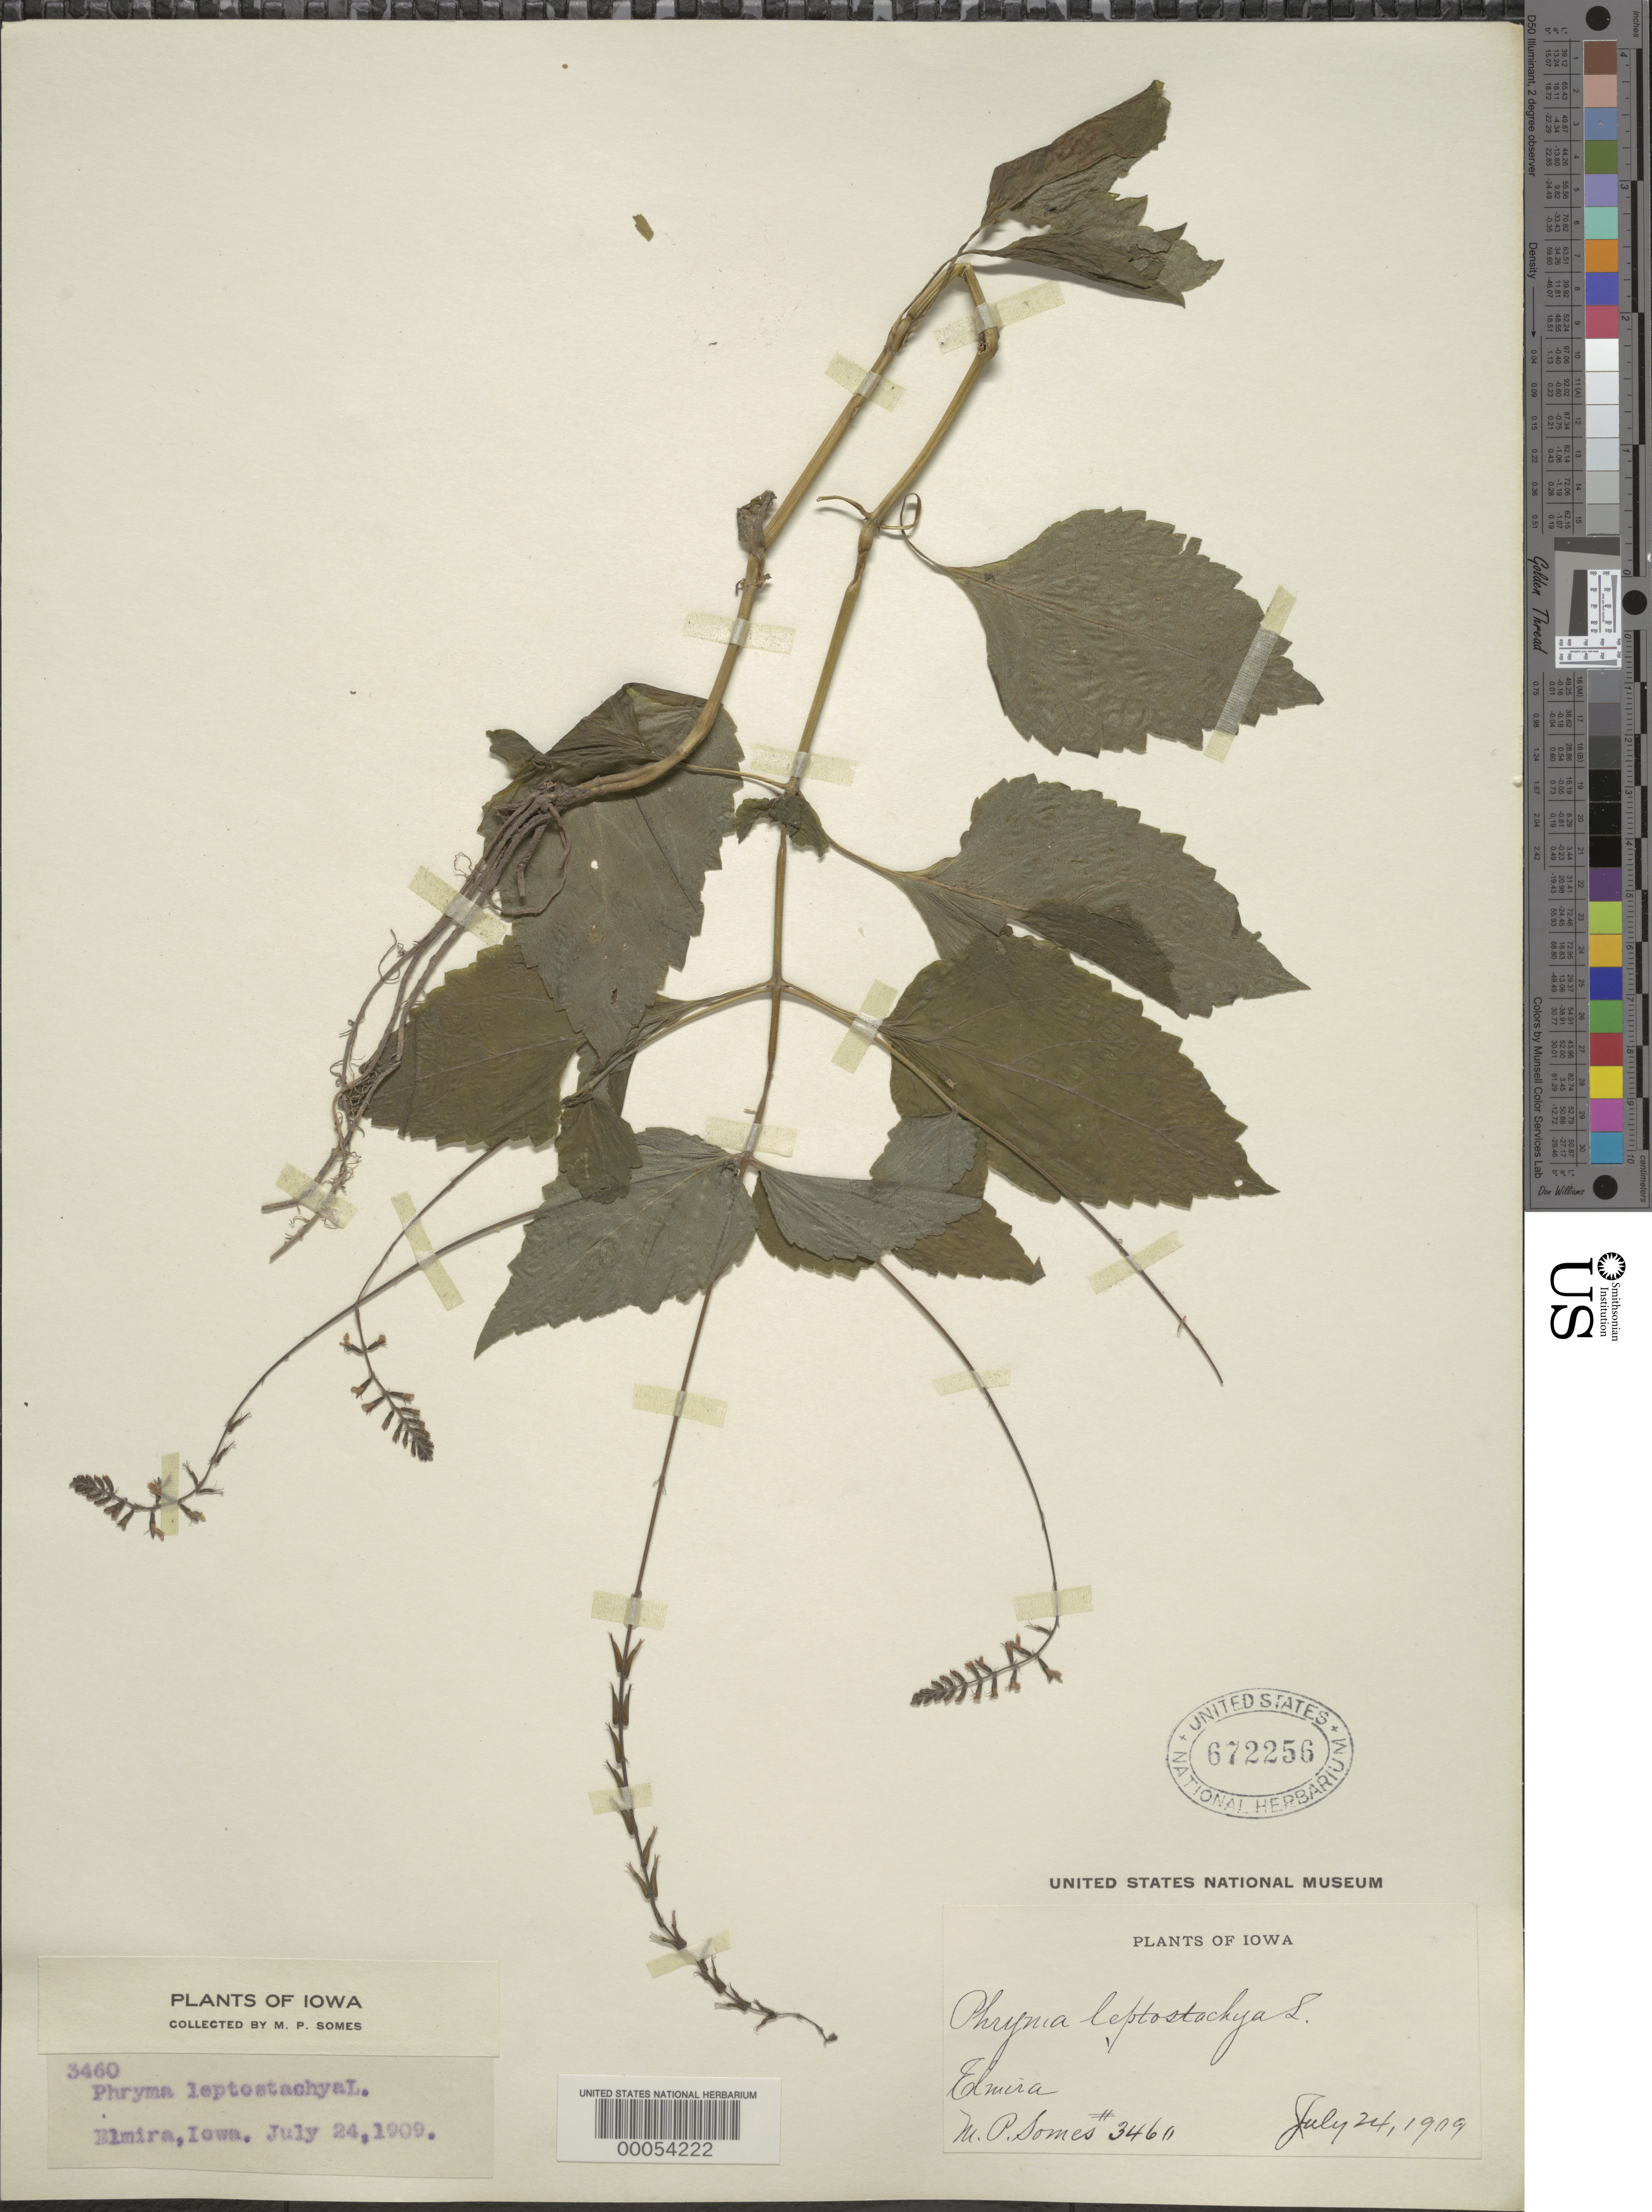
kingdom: Plantae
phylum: Tracheophyta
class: Magnoliopsida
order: Lamiales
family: Phrymaceae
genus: Phryma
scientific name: Phryma leptostachya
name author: L.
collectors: M. Somes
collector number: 3460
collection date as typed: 24 Jul 1909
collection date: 1909-07-24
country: United States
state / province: Iowa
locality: Elmira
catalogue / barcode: US 672256